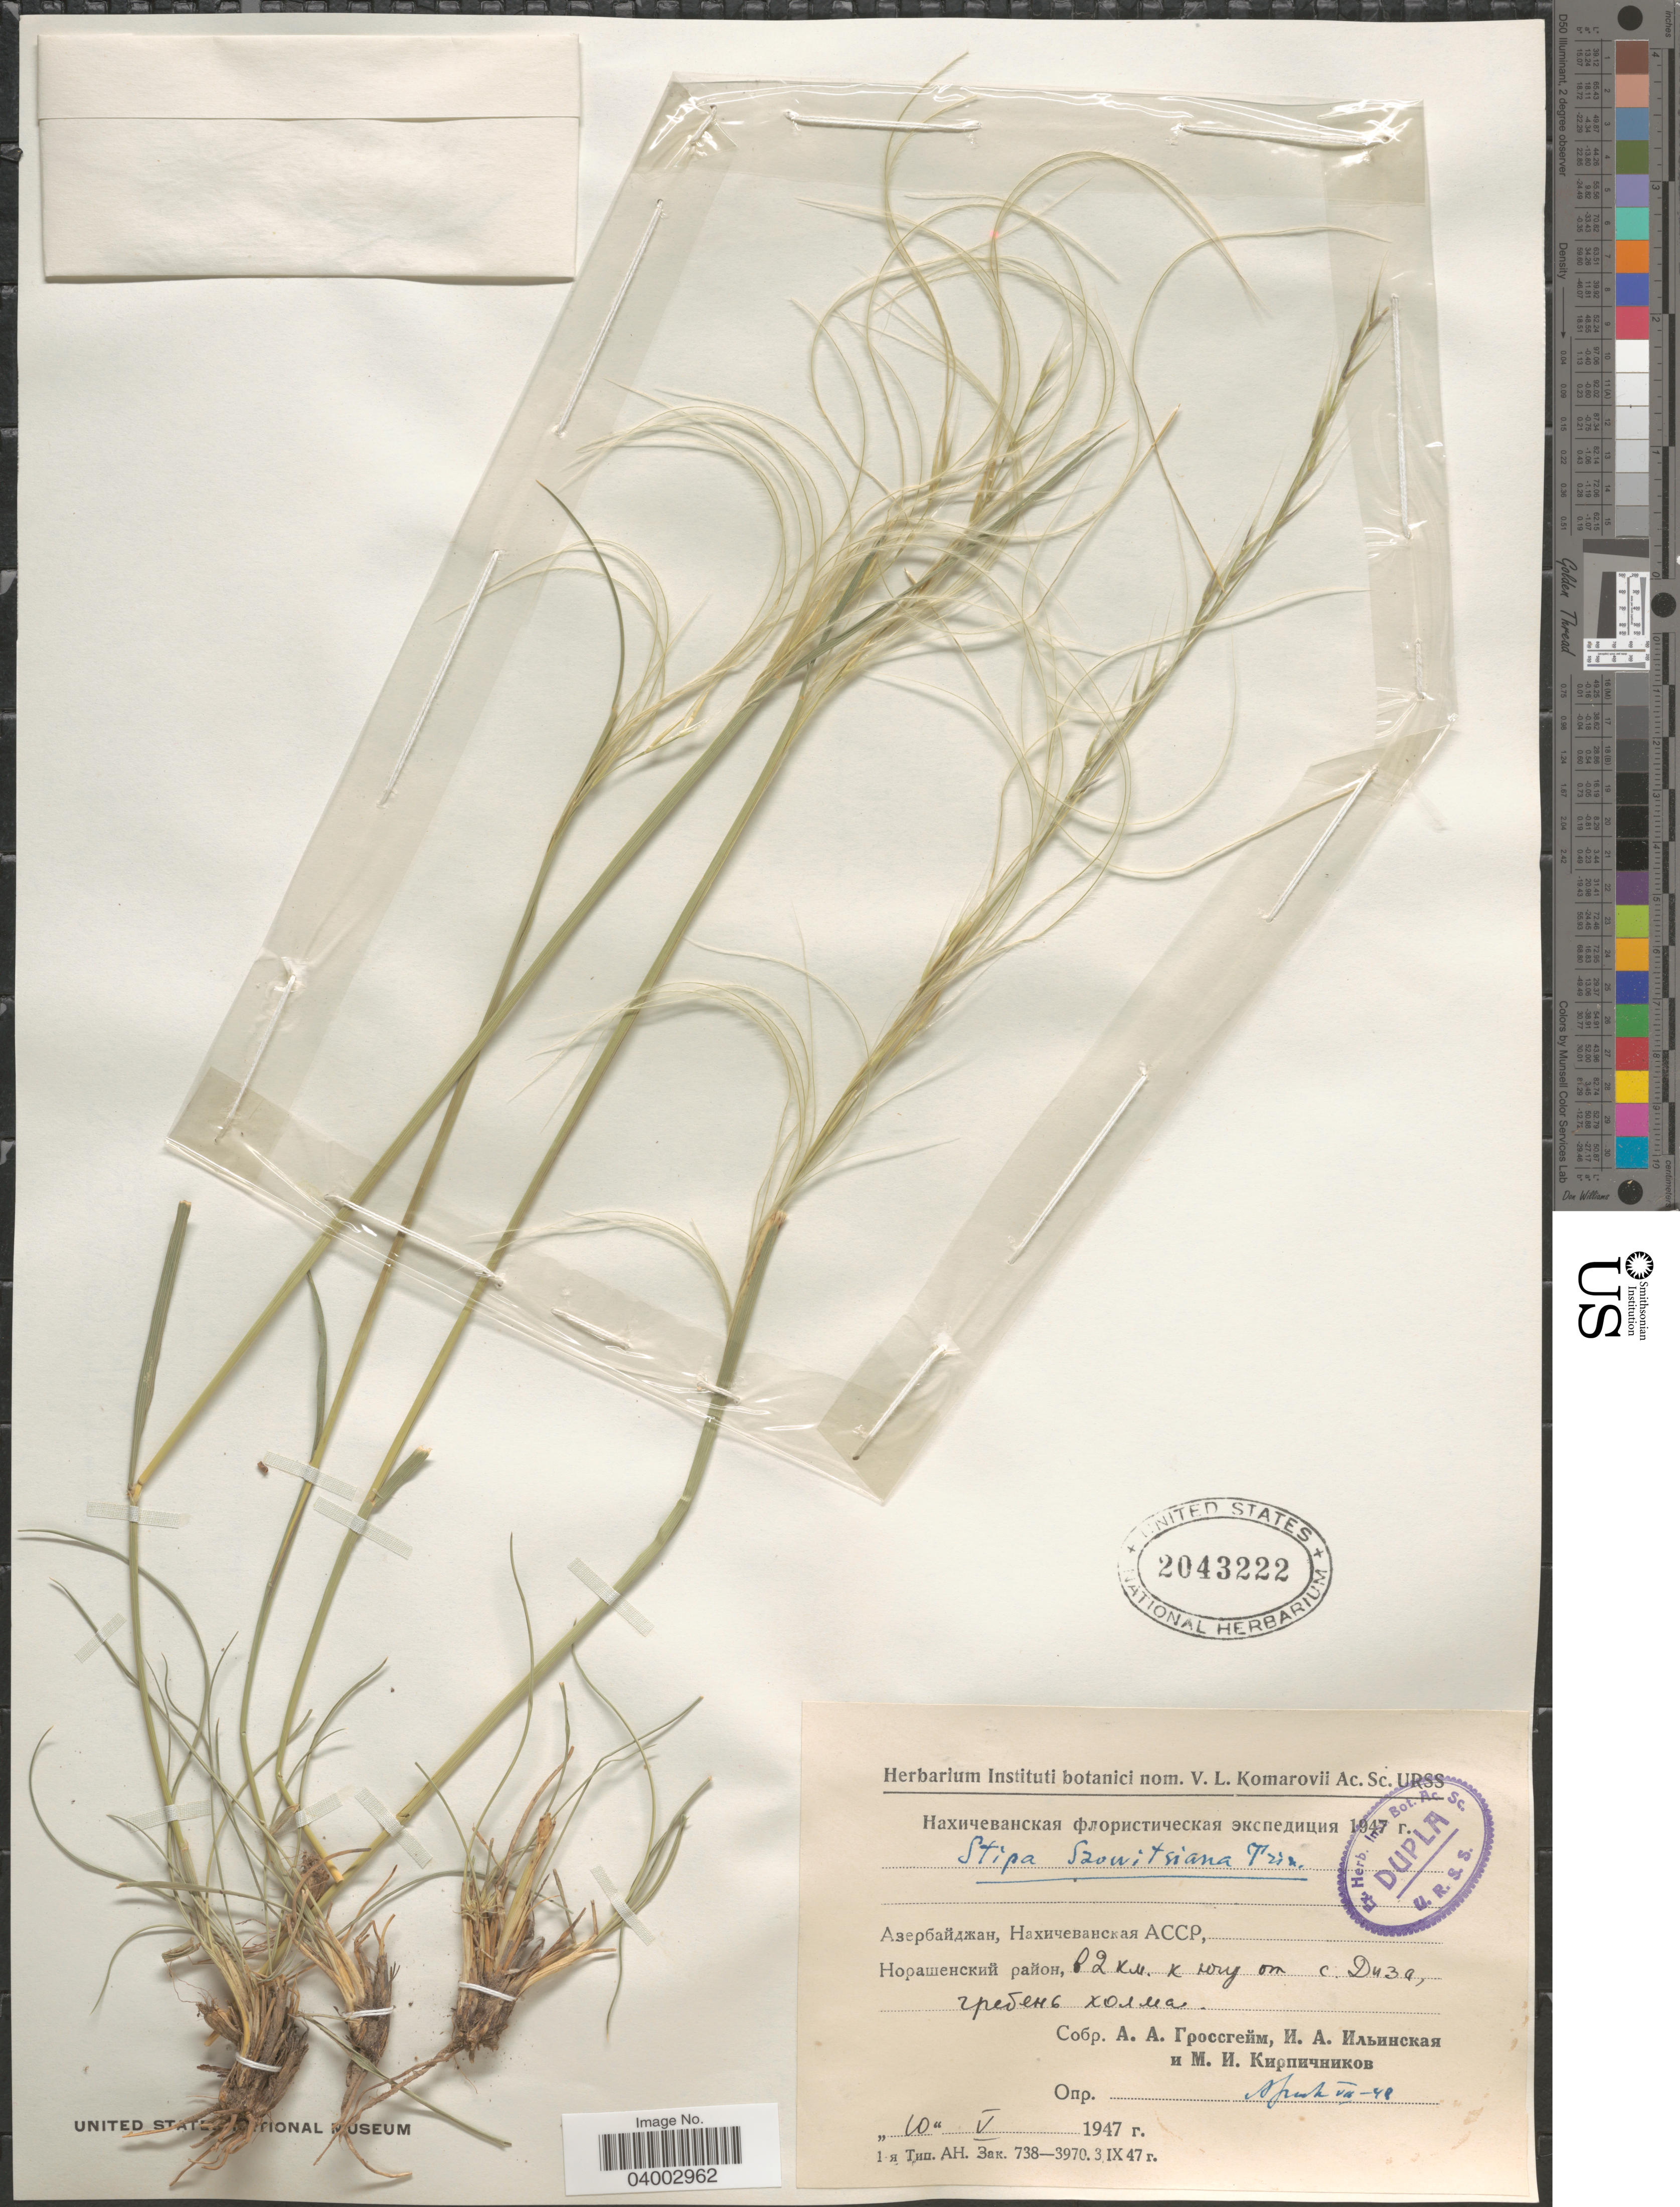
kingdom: Plantae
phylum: Tracheophyta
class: Liliopsida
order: Poales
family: Poaceae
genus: Stipa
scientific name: Stipa szovitsiana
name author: (Trin. & Rupr.) Griseb.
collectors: A. Grossgeim, I. Ilinskaya & M. Kirpichnikov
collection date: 1947-05-10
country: Azerbaijan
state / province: Nakhchivan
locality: Norashen District, 2 km S of Diza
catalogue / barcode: US 2043222